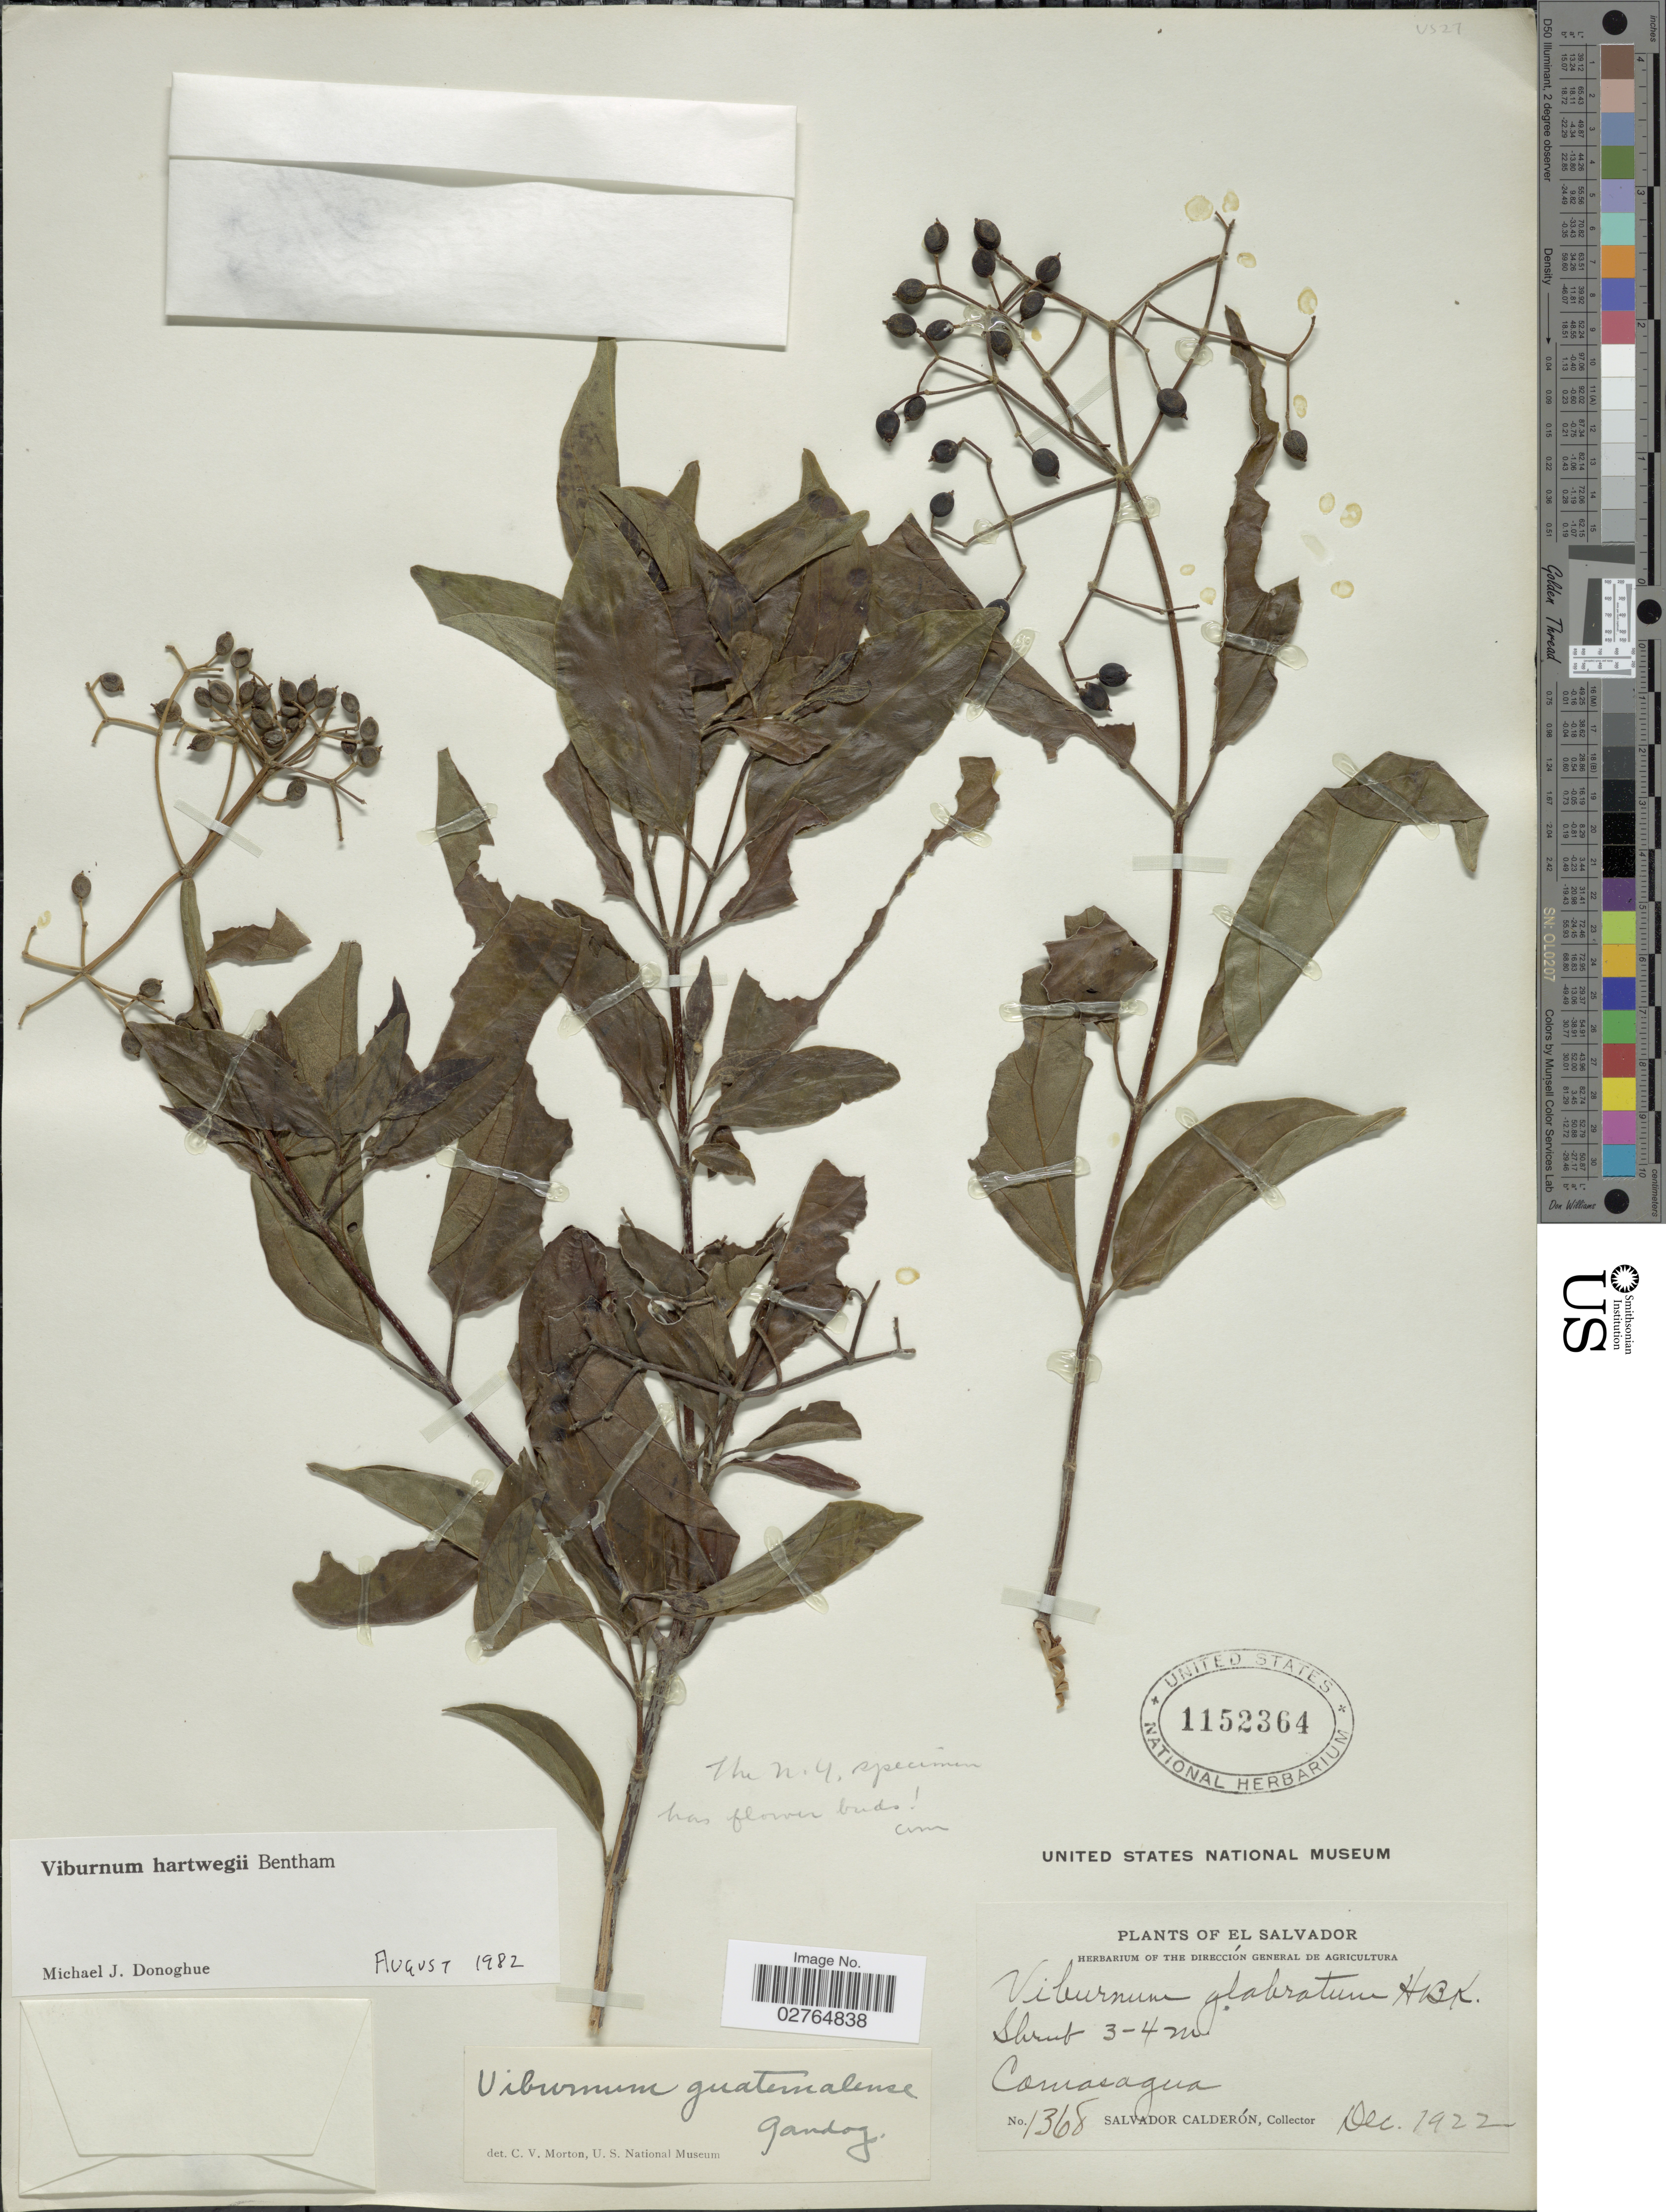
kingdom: Plantae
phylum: Tracheophyta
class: Magnoliopsida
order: Dipsacales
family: Viburnaceae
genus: Viburnum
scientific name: Viburnum hartwegii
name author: Benth.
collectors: S. Calderón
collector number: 1368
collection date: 1922-12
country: El Salvador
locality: Camasagua.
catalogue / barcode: US 1152364